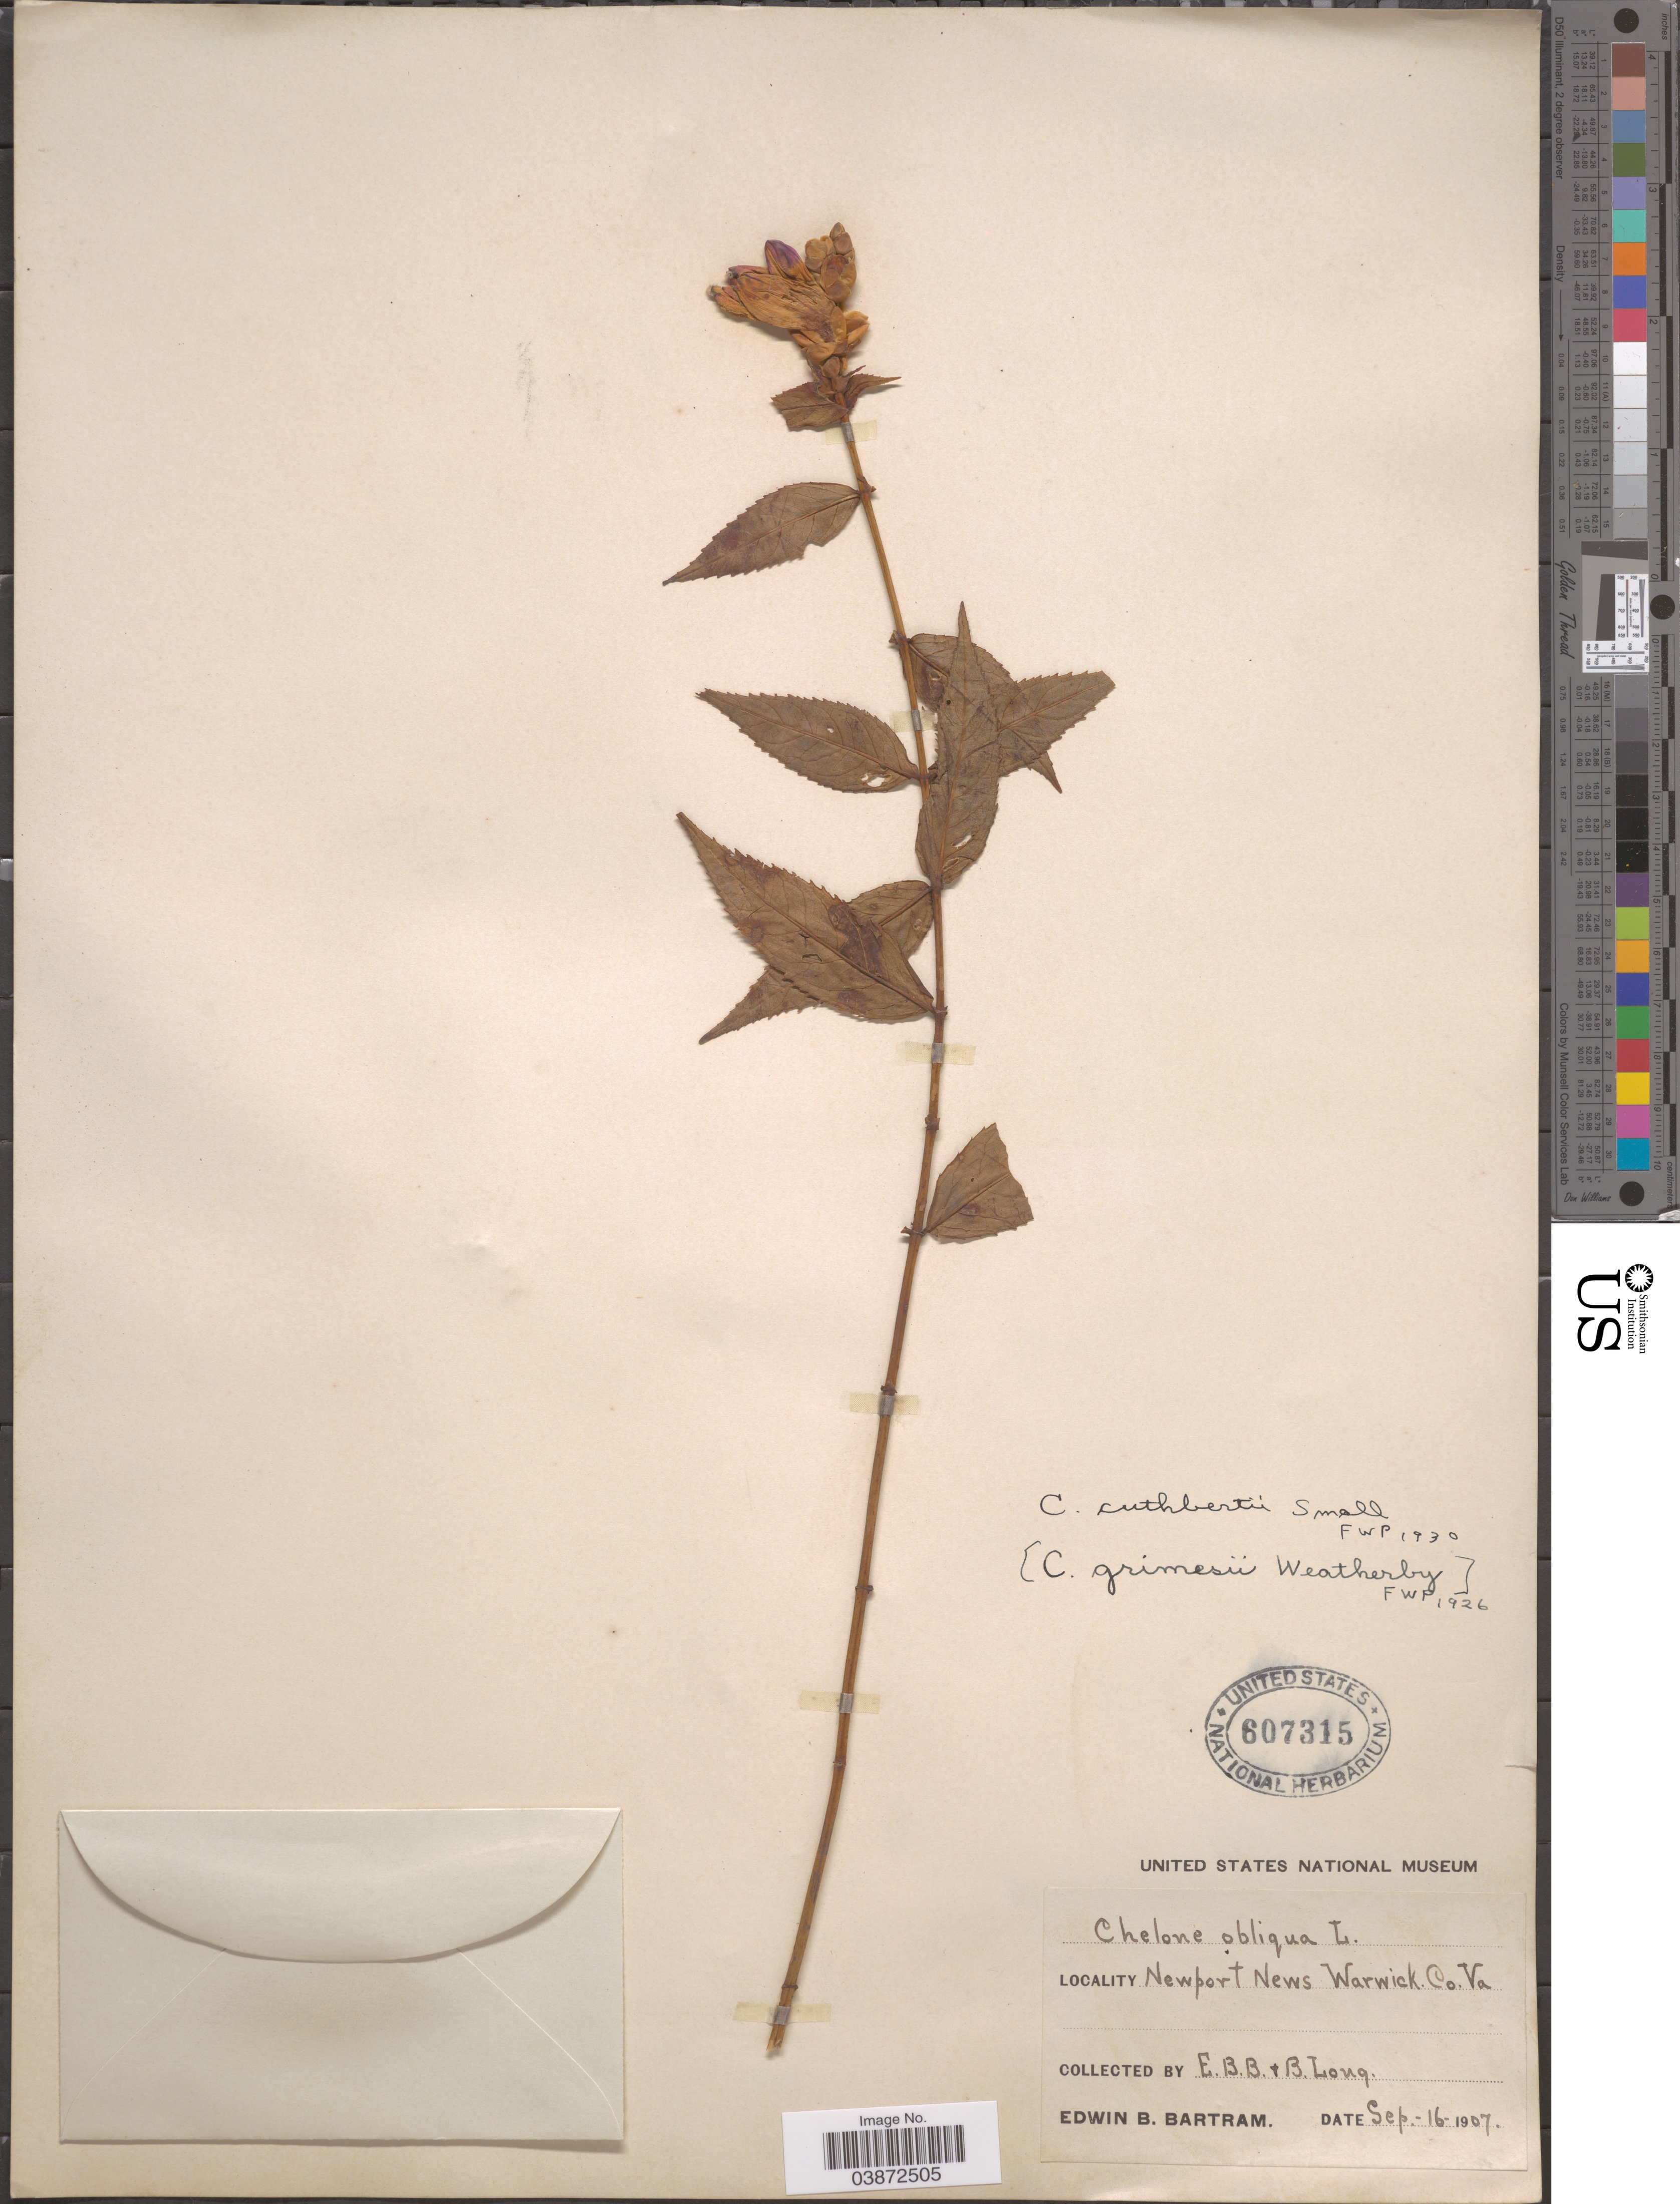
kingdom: Plantae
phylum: Tracheophyta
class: Magnoliopsida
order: Lamiales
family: Plantaginaceae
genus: Chelone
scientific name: Chelone cuthbertii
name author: Small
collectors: E. B. Bartram & B. Long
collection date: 1907-09-16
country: United States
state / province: Virginia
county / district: City of Newport News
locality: Newport News Warwick Co.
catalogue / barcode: US 607315